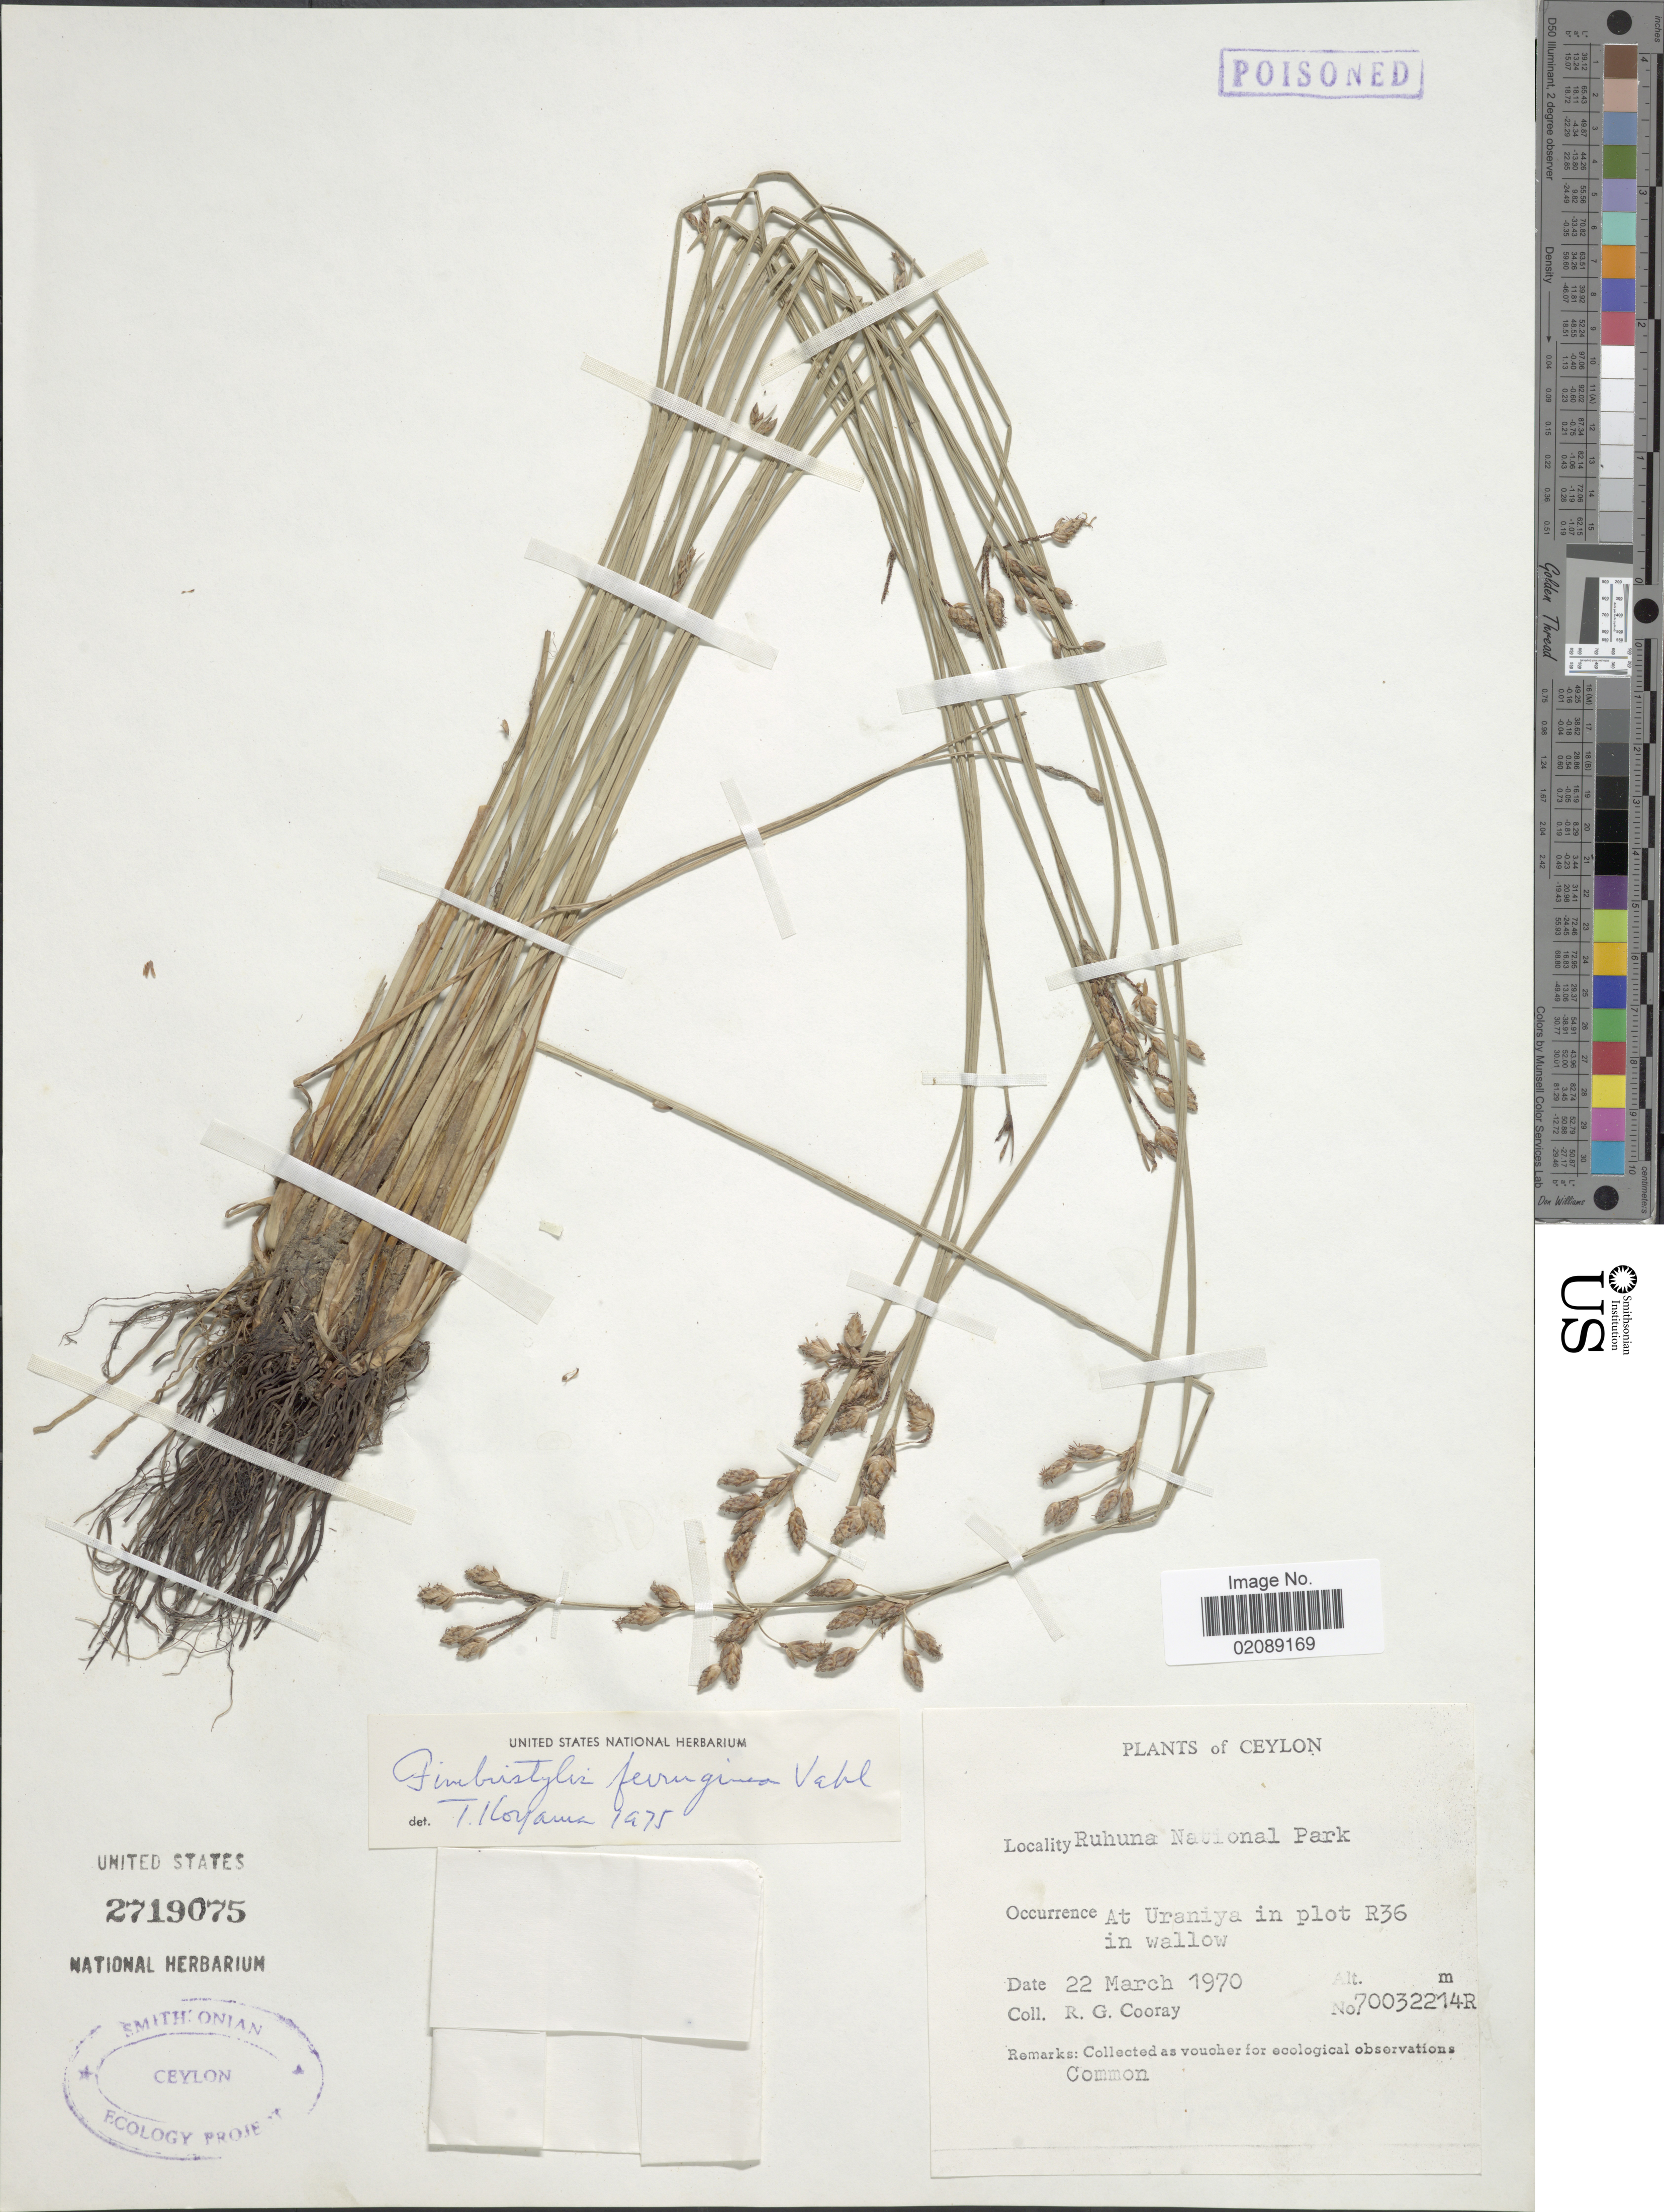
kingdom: Plantae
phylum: Tracheophyta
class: Liliopsida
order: Poales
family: Cyperaceae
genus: Fimbristylis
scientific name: Fimbristylis ferruginea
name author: (L.) Vahl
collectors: R. Cooray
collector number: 70032214R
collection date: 1970-03-22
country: Sri Lanka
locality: Ceylon, Ruhuna National Park, At Uraniya in plot R36 in wallow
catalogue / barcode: US 2719075